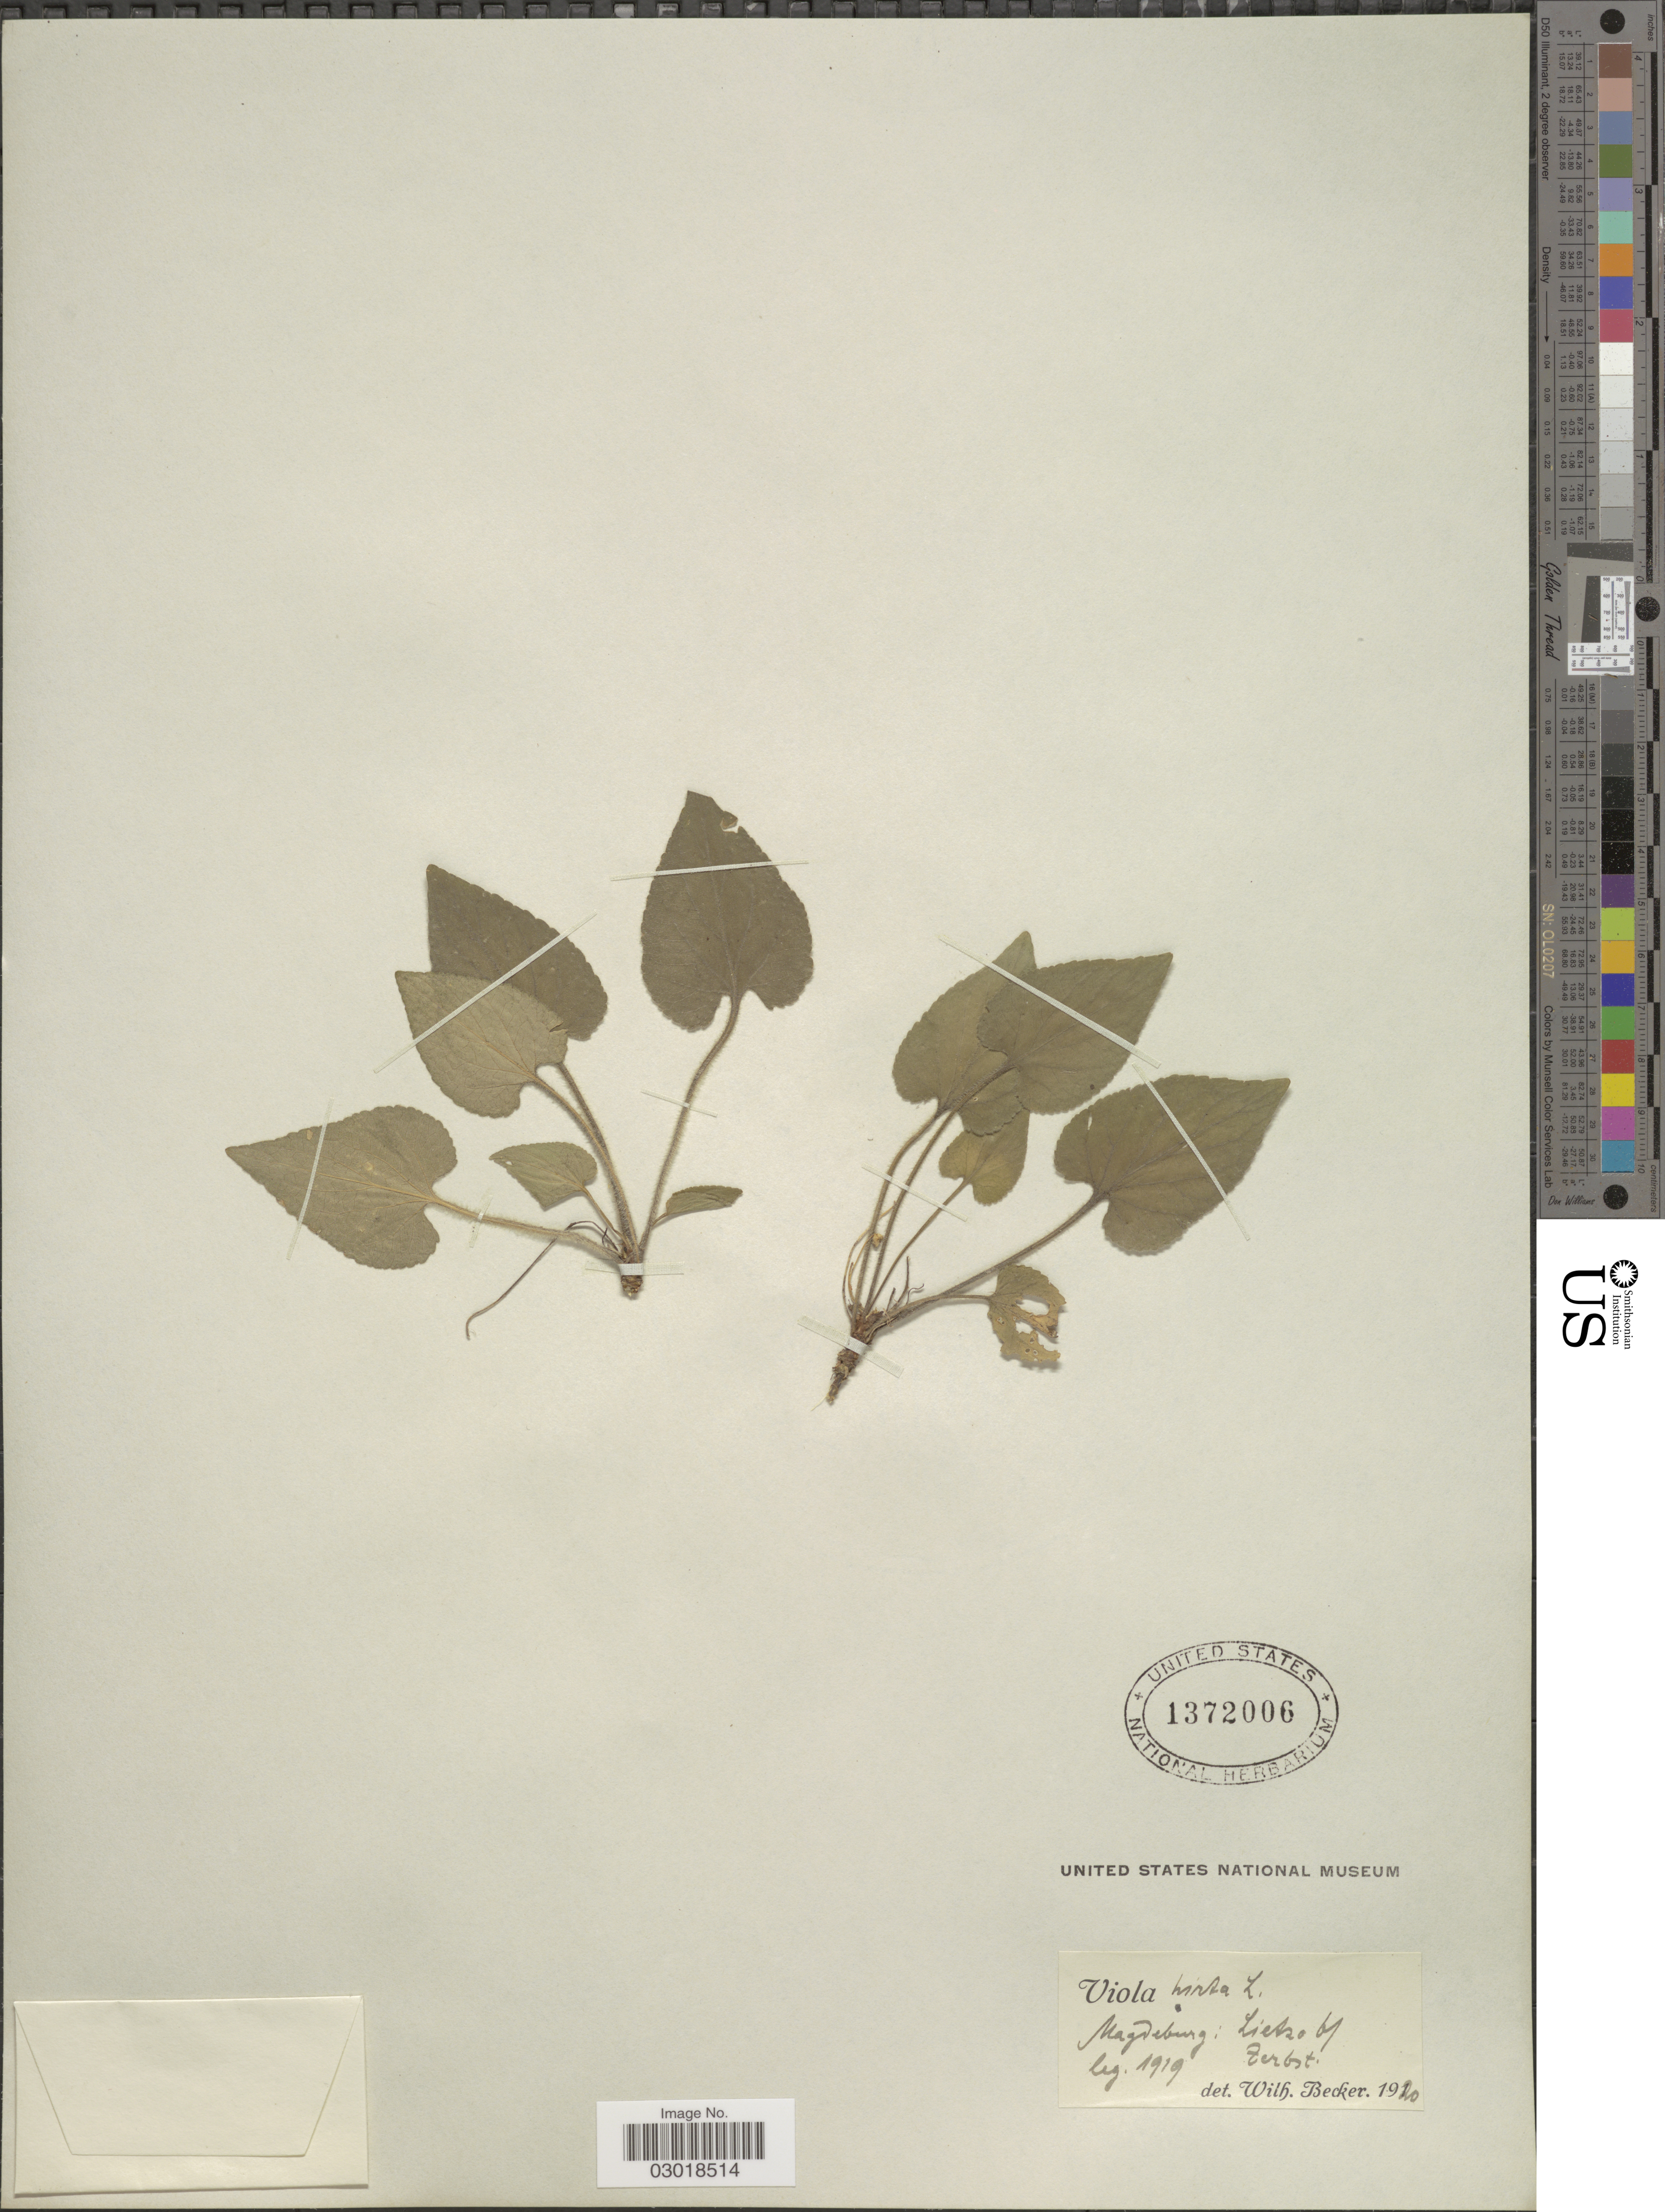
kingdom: Plantae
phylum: Tracheophyta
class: Magnoliopsida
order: Malpighiales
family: Violaceae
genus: Viola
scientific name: Viola hirta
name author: L.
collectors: -. Herbst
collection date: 1919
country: Germany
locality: Magdeburg: Lietzo b. Zerbst.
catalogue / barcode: US 1372006